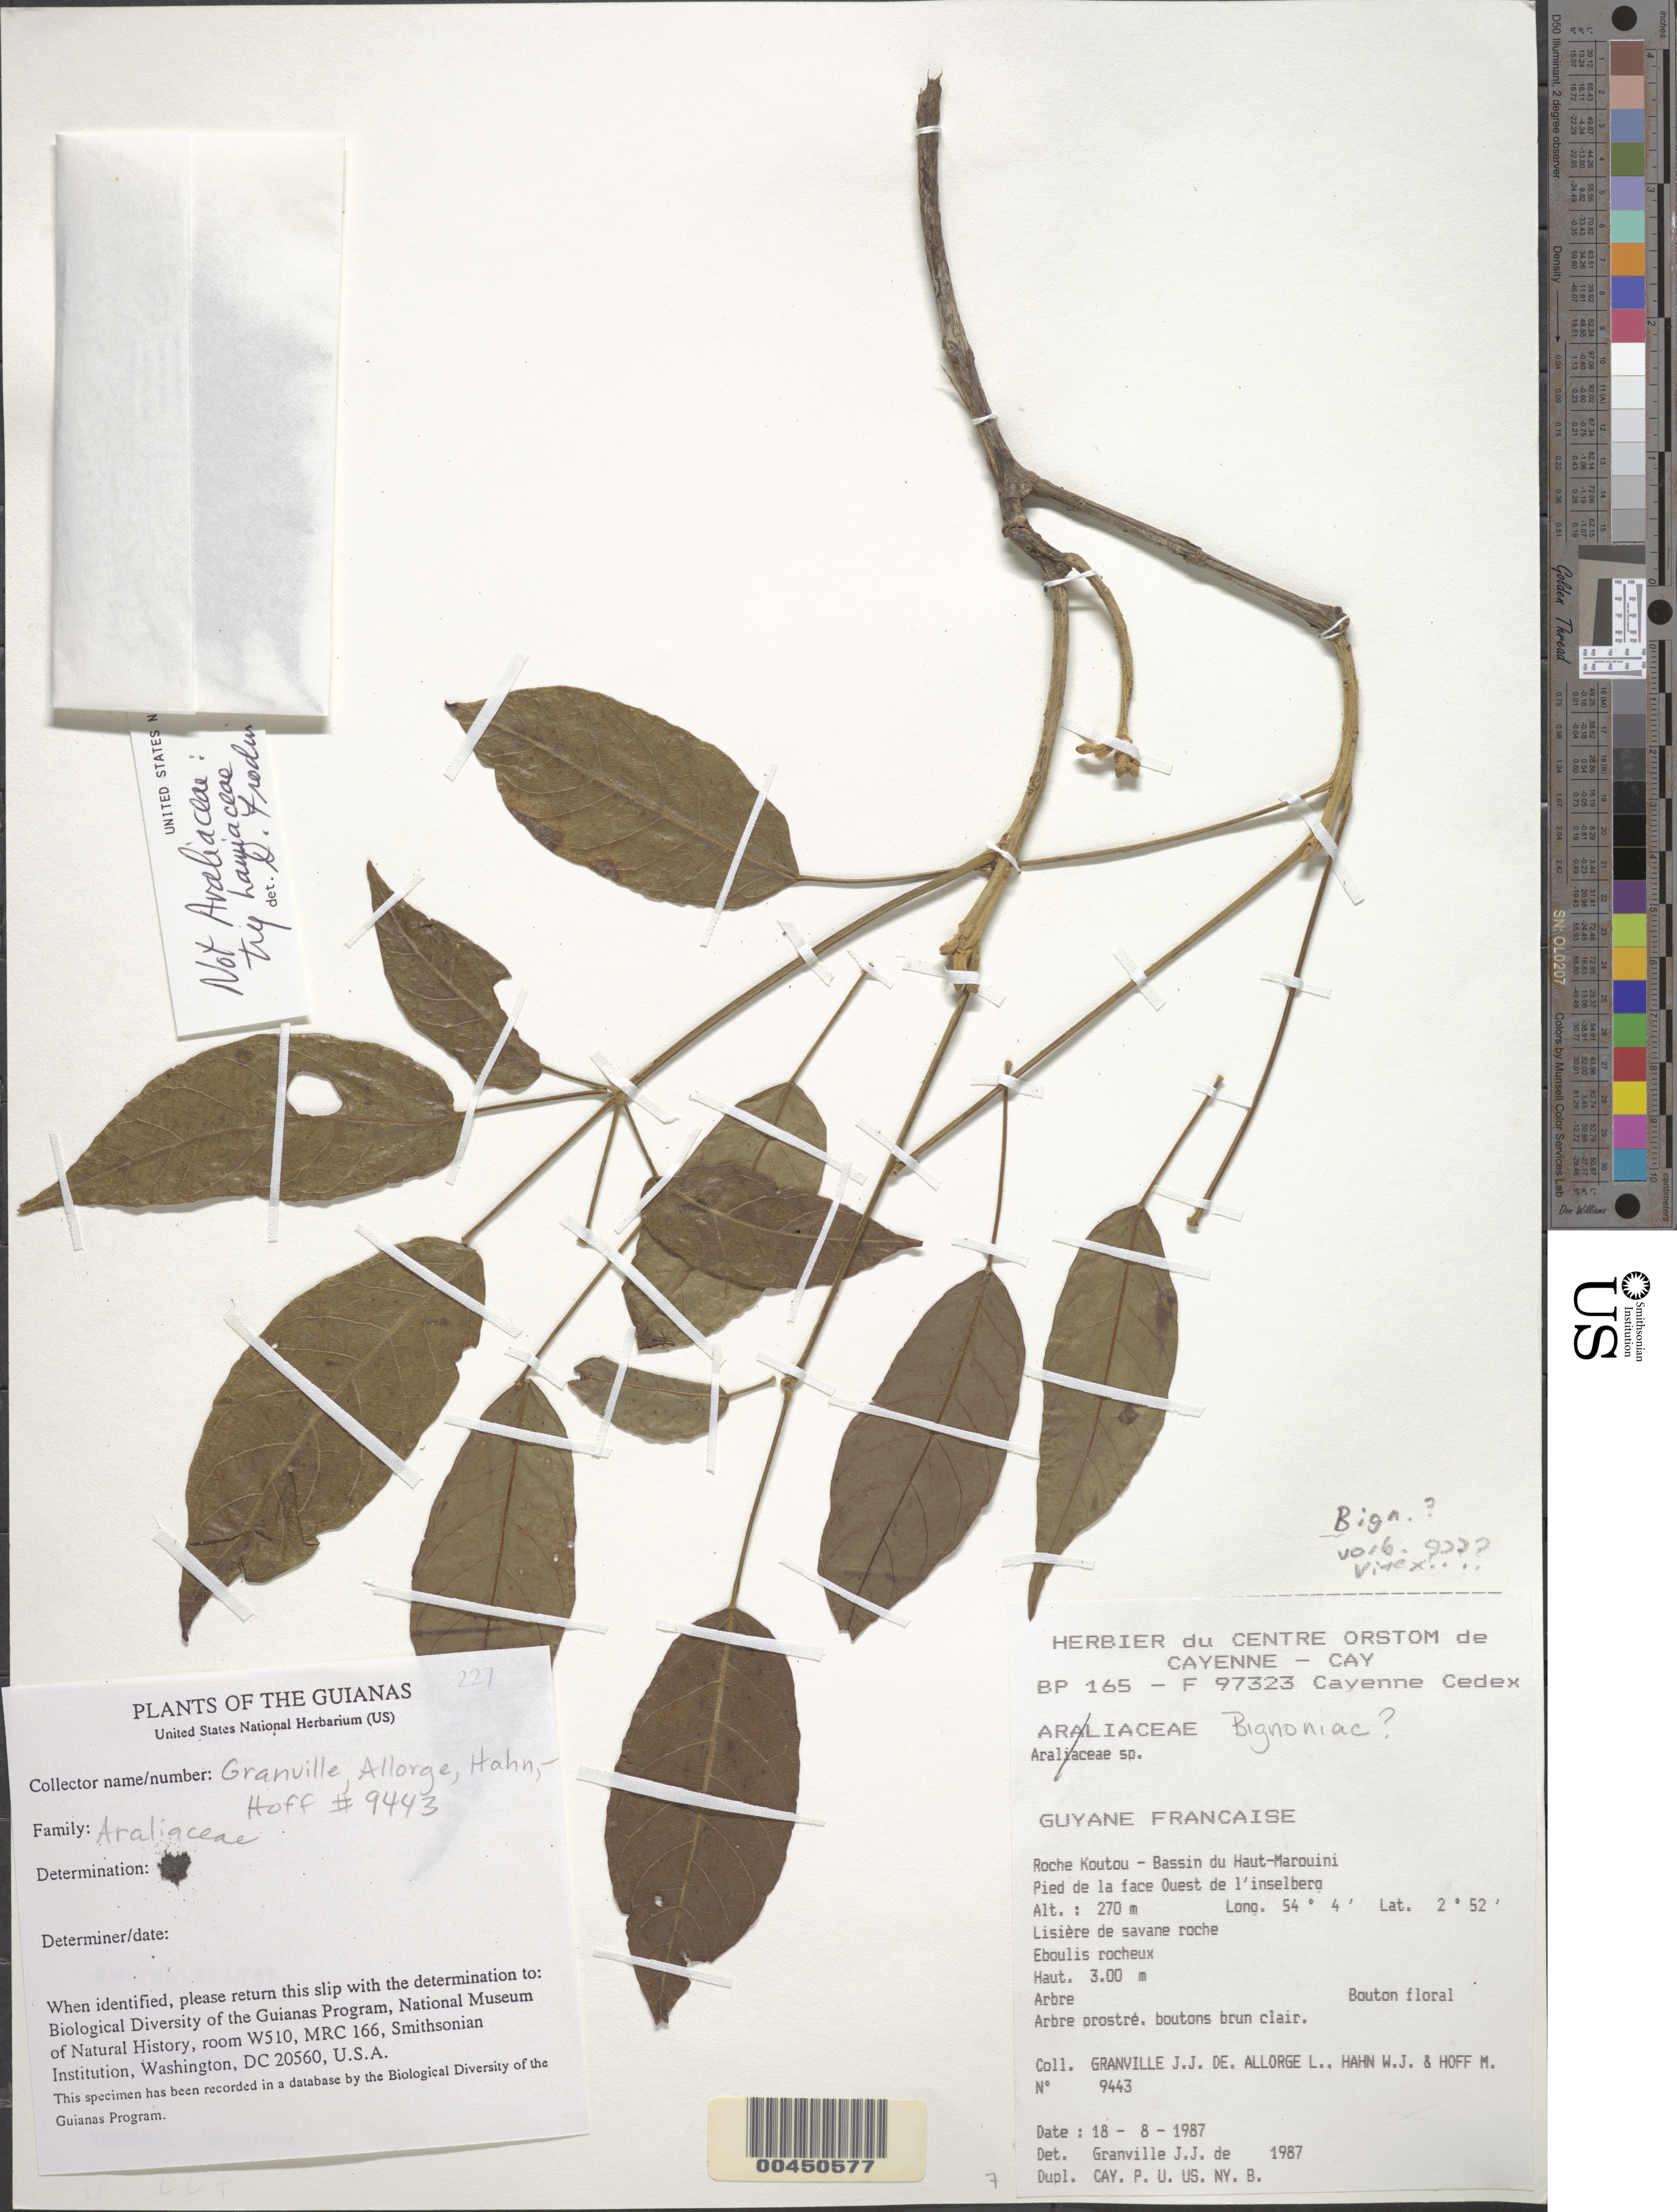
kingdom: Plantae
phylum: Tracheophyta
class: Magnoliopsida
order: Lamiales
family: Bignoniaceae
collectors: J.-J. de Granville, L. Allorge, W. J. Hahn & M. Hoff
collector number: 9443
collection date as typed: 18 Aug 1987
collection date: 1987-08-18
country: French Guiana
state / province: Saint-Laurent-du-Maroni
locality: Roche koutou-bassin du haut-marouini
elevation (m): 270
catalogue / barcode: US 3142707